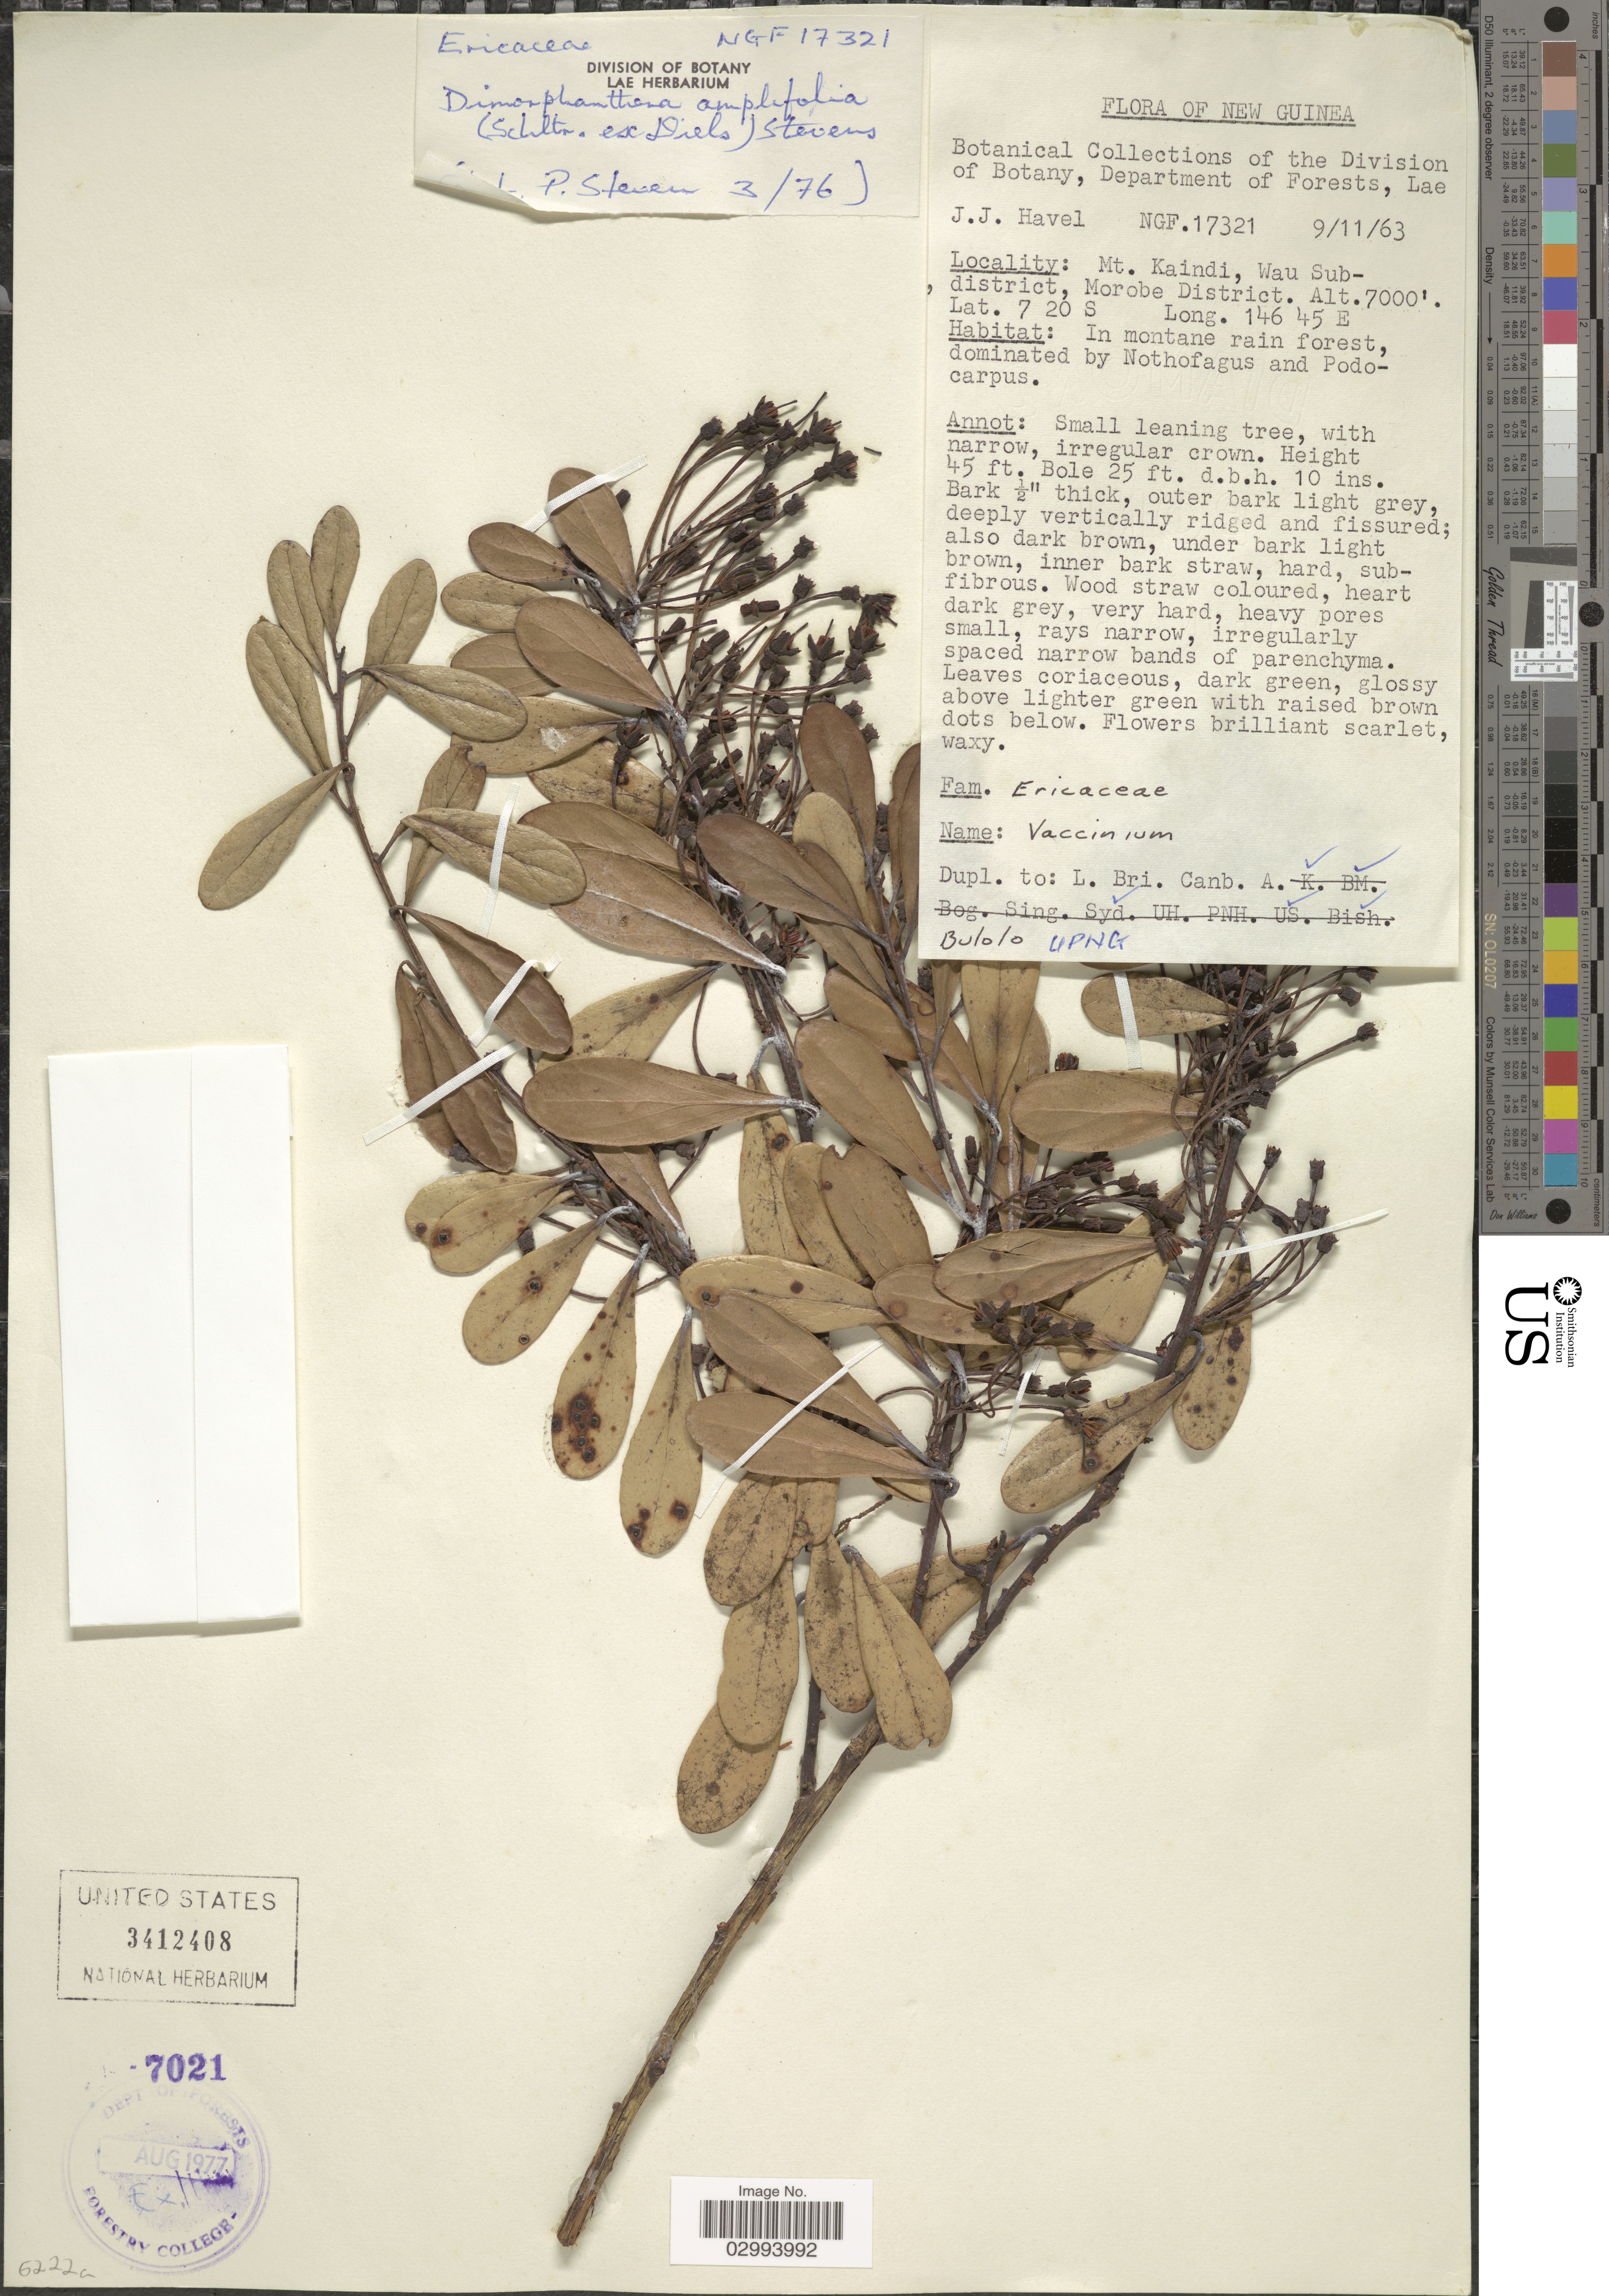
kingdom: Plantae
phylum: Tracheophyta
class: Magnoliopsida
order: Ericales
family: Ericaceae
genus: Dimorphanthera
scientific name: Dimorphanthera amplifolia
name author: (F. Muell.) P.F. Stevens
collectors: J. Havel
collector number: NGF.17321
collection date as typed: Transcribed d/m/y: 9/11/63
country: Papua New Guinea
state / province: Morobe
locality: New Guinea. Mt. Kaindi, Wau Sub-district, Morobe District.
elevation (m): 2134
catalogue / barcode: US 3412408